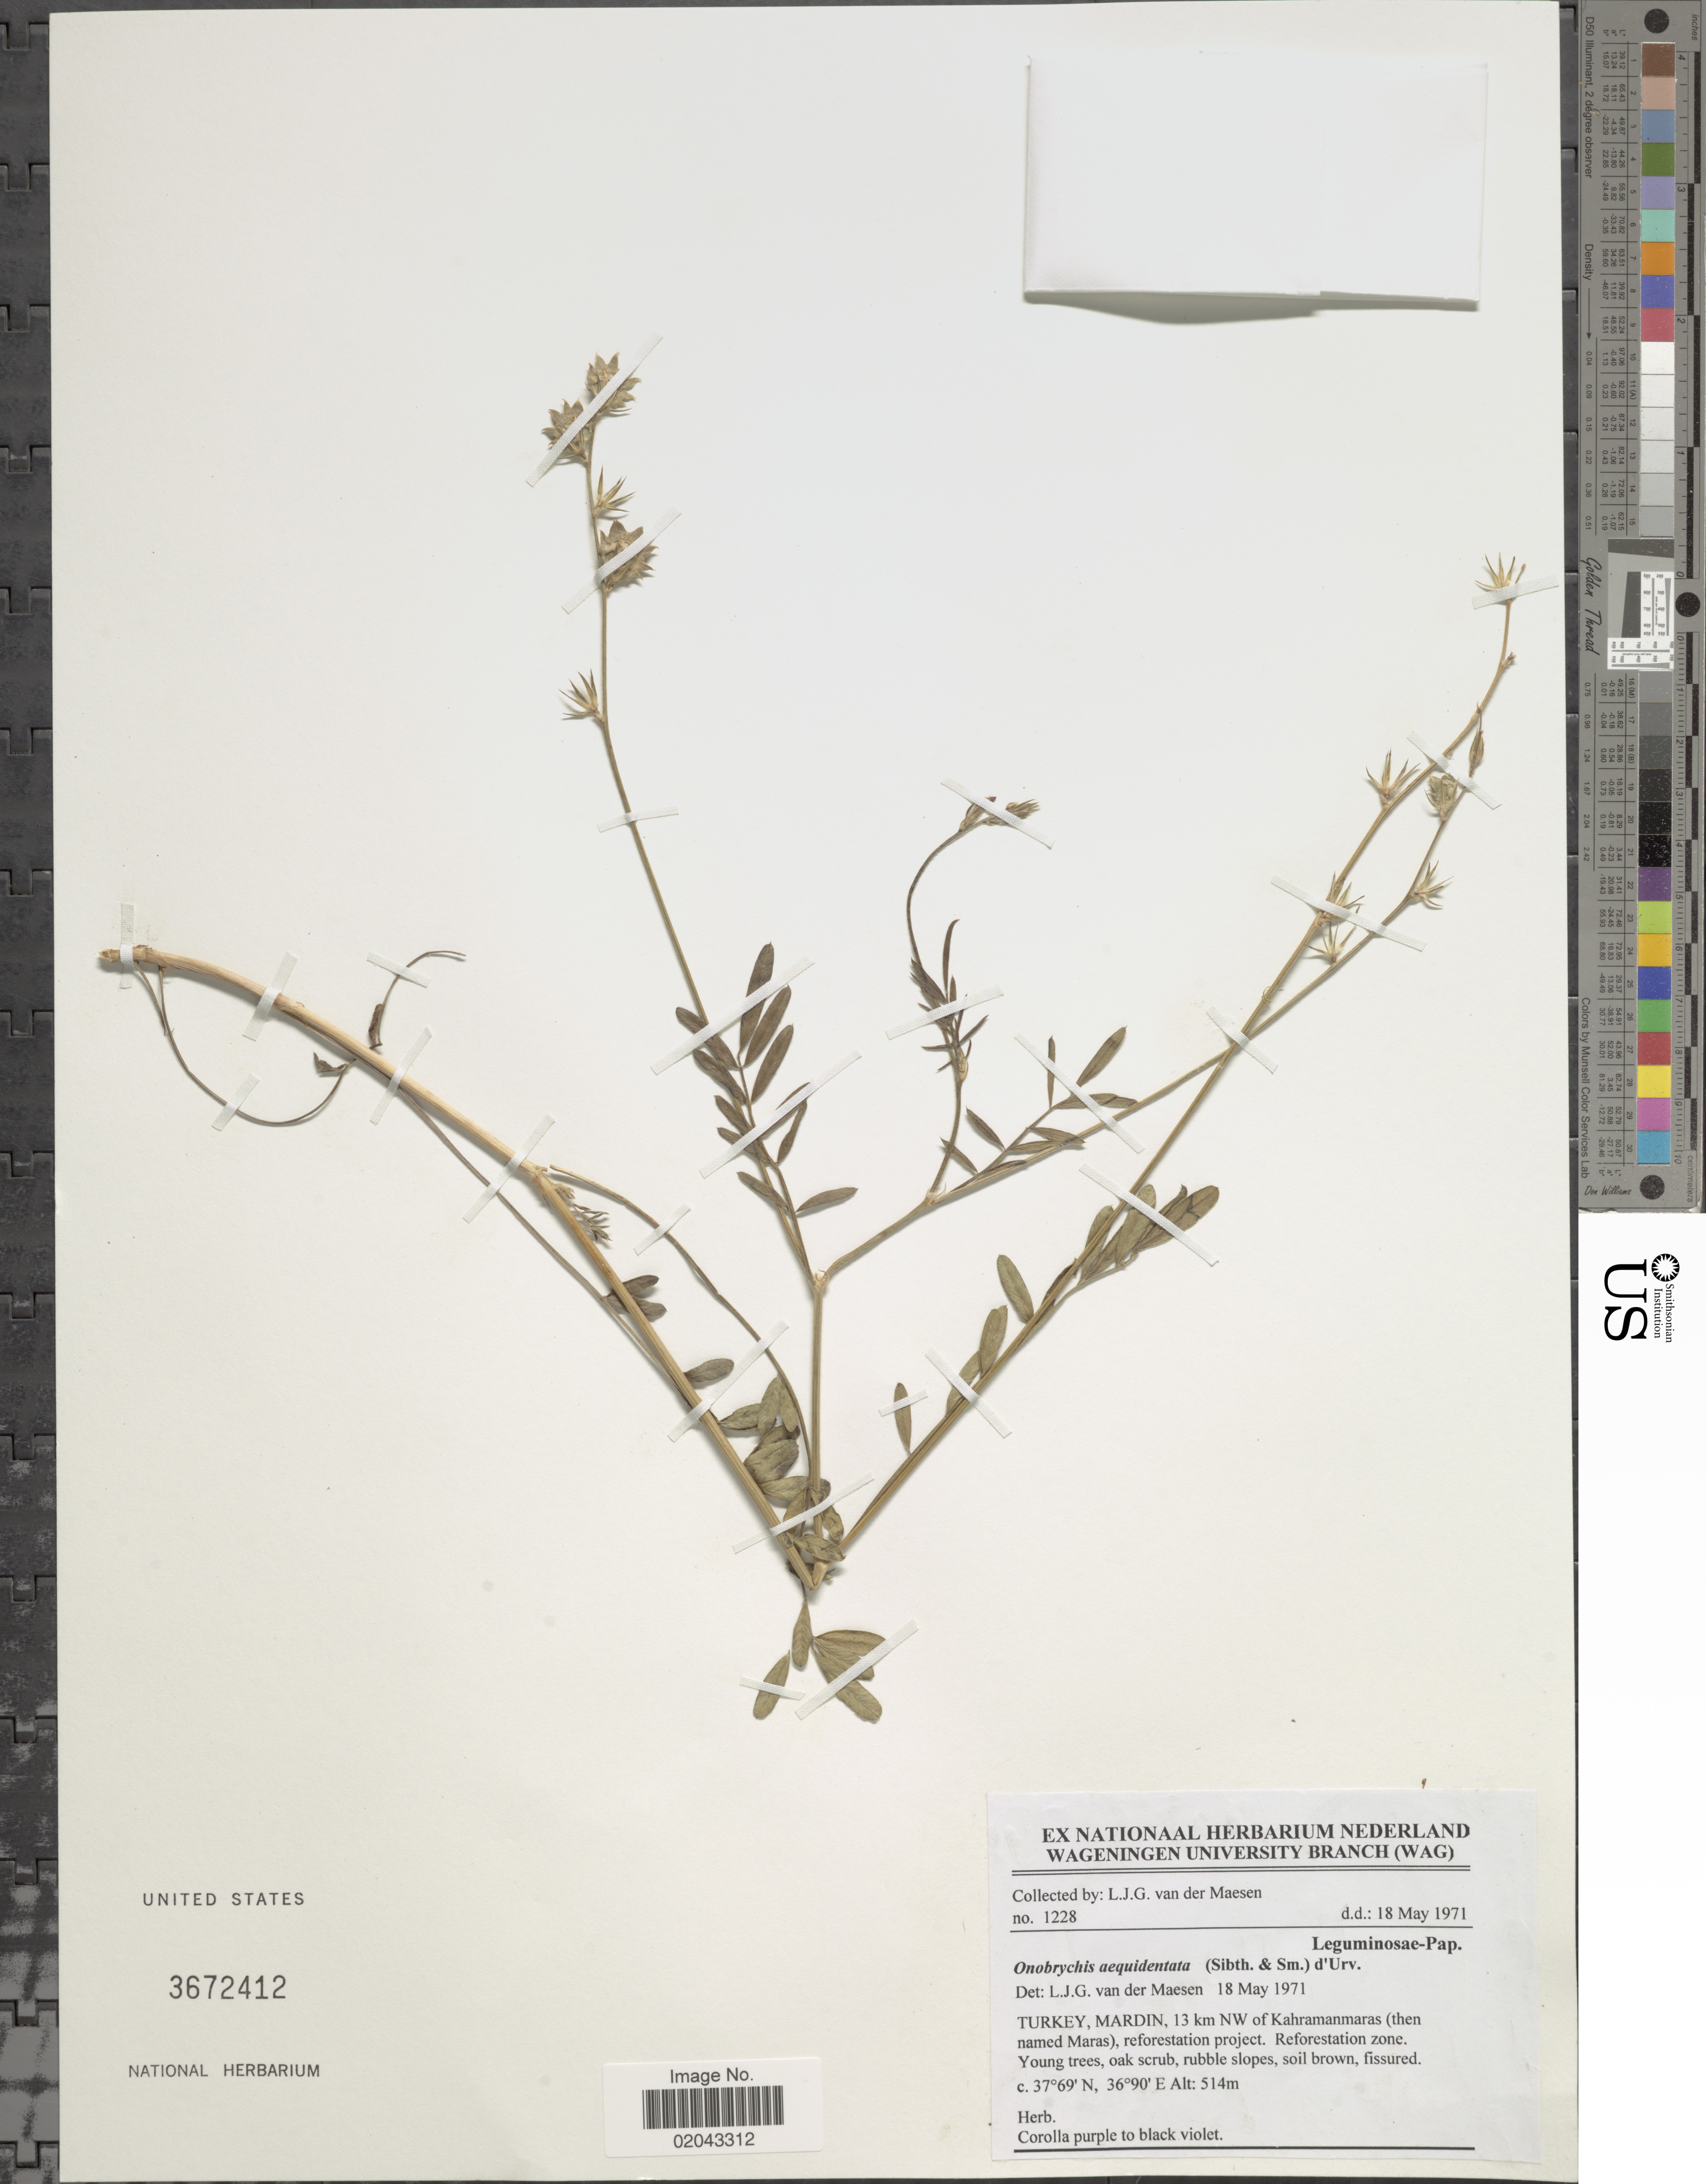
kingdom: Plantae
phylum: Tracheophyta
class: Magnoliopsida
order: Fabales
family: Fabaceae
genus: Onobrychis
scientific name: Onobrychis aequidentata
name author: d'Urv.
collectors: L. van der Maesen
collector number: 1228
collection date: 1971-05-18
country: Turkey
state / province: Mardin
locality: Turkey, Mardin, 13 km NW of Kahramanmaras (then named Maras) reforestation project. Reforestation zone.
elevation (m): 514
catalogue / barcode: US 3672412